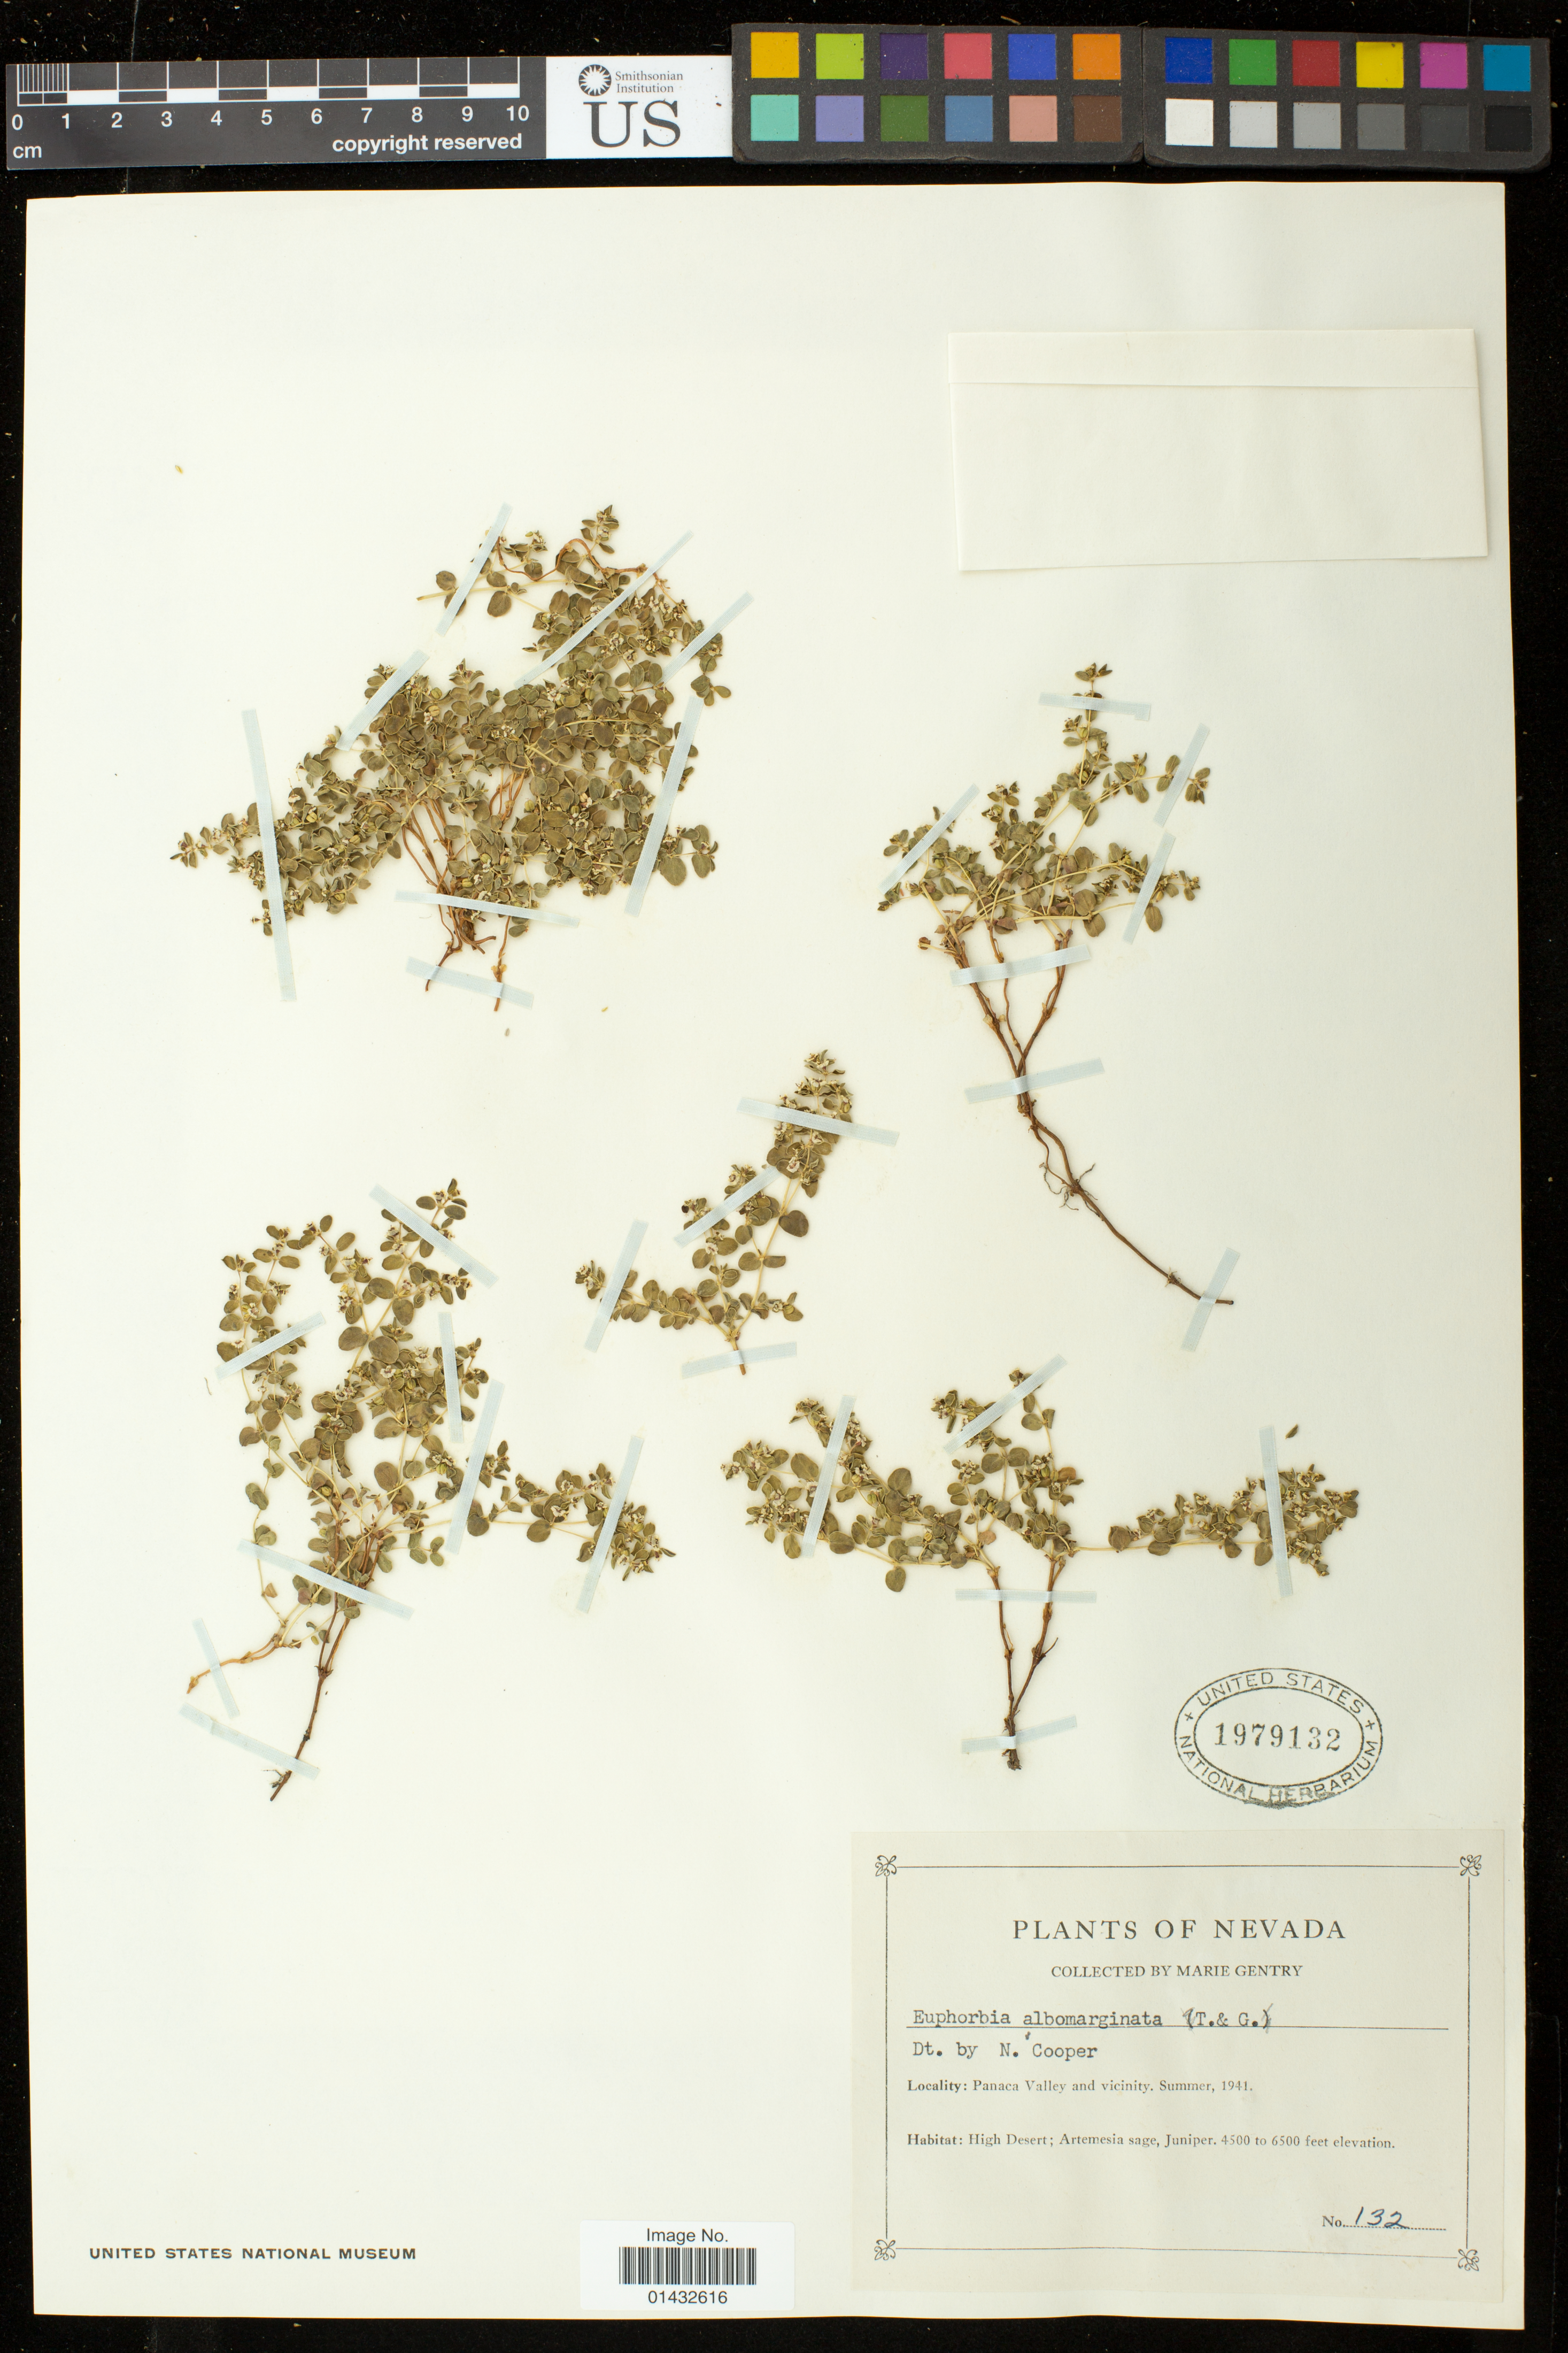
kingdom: Plantae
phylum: Tracheophyta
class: Magnoliopsida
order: Malpighiales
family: Euphorbiaceae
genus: Euphorbia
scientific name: Euphorbia albomarginata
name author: Torr. & A. Gray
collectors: M. Gentry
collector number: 132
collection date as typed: Summer 1941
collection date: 1941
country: United States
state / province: Nevada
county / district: Lincoln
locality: Panaca Valley and vicinity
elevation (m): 1372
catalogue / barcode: US 1979132